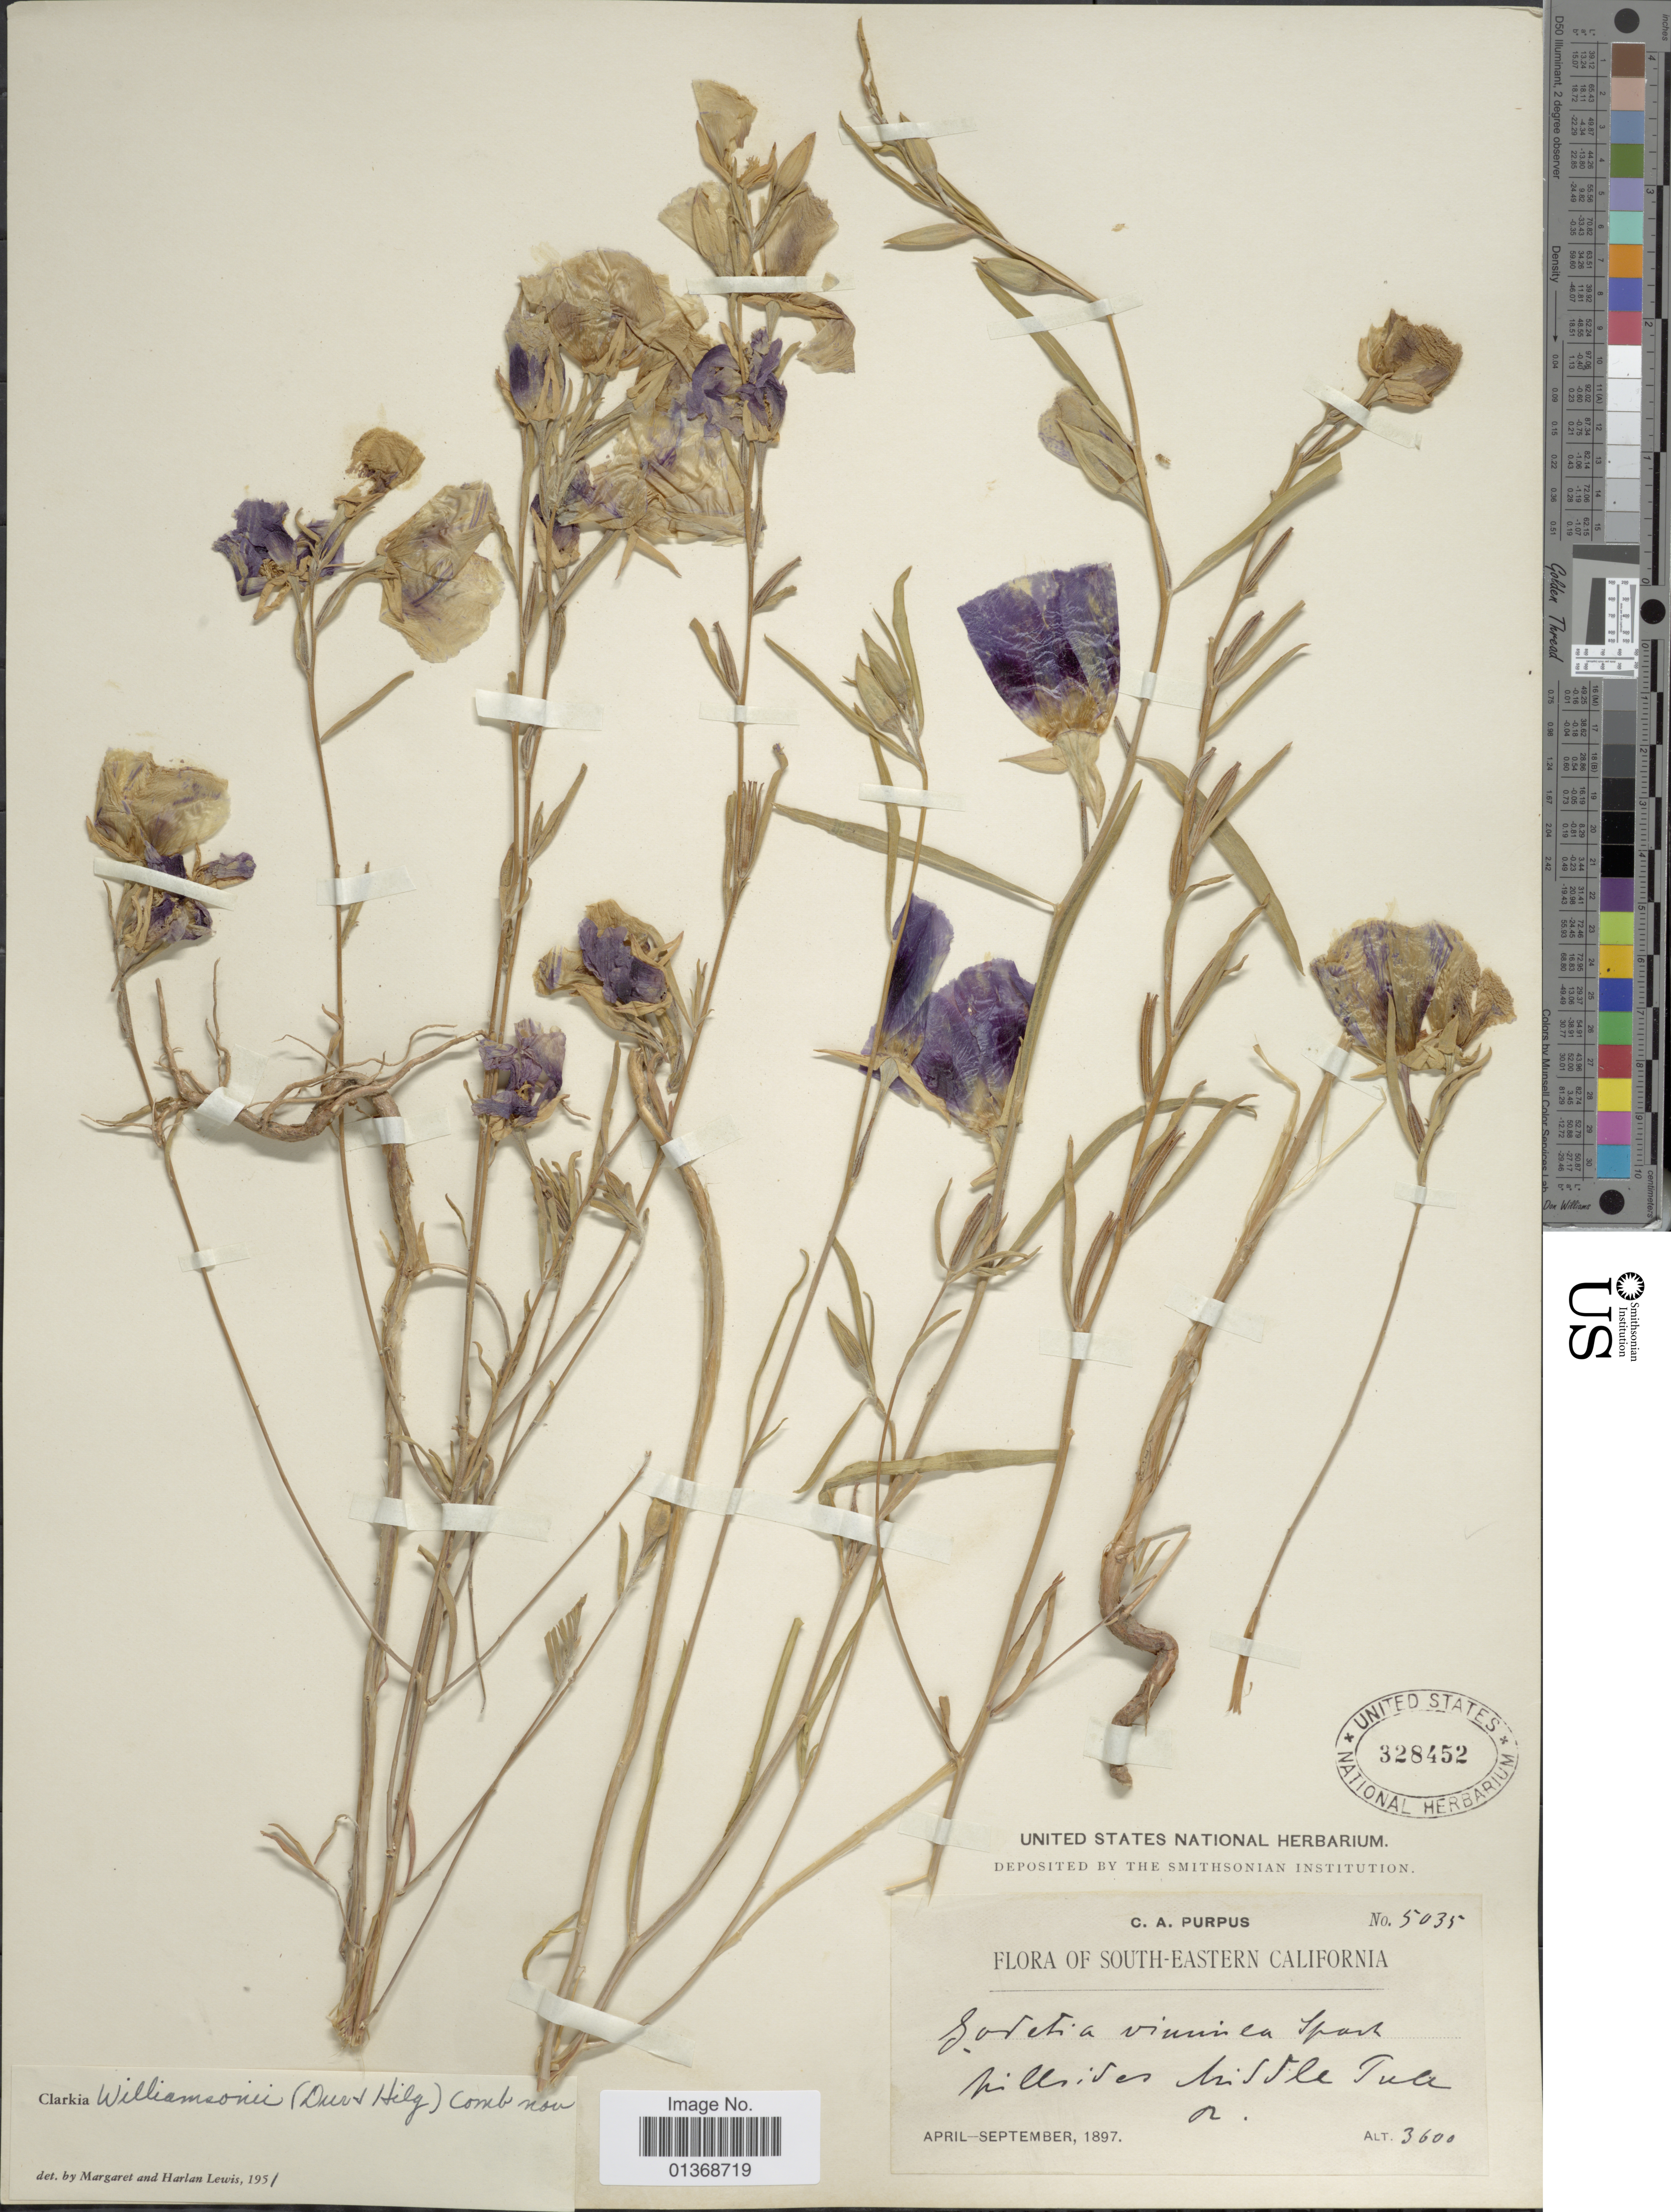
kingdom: Plantae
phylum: Tracheophyta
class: Magnoliopsida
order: Myrtales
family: Onagraceae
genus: Clarkia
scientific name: Clarkia williamsonii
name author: (Durand & Hilg.) F. H. Lewis & M.E. Lewis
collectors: C. A. Purpus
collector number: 5035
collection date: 1897-04/1897-09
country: United States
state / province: California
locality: South-eastern California, hillsides middle Tule r.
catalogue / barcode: US 328452